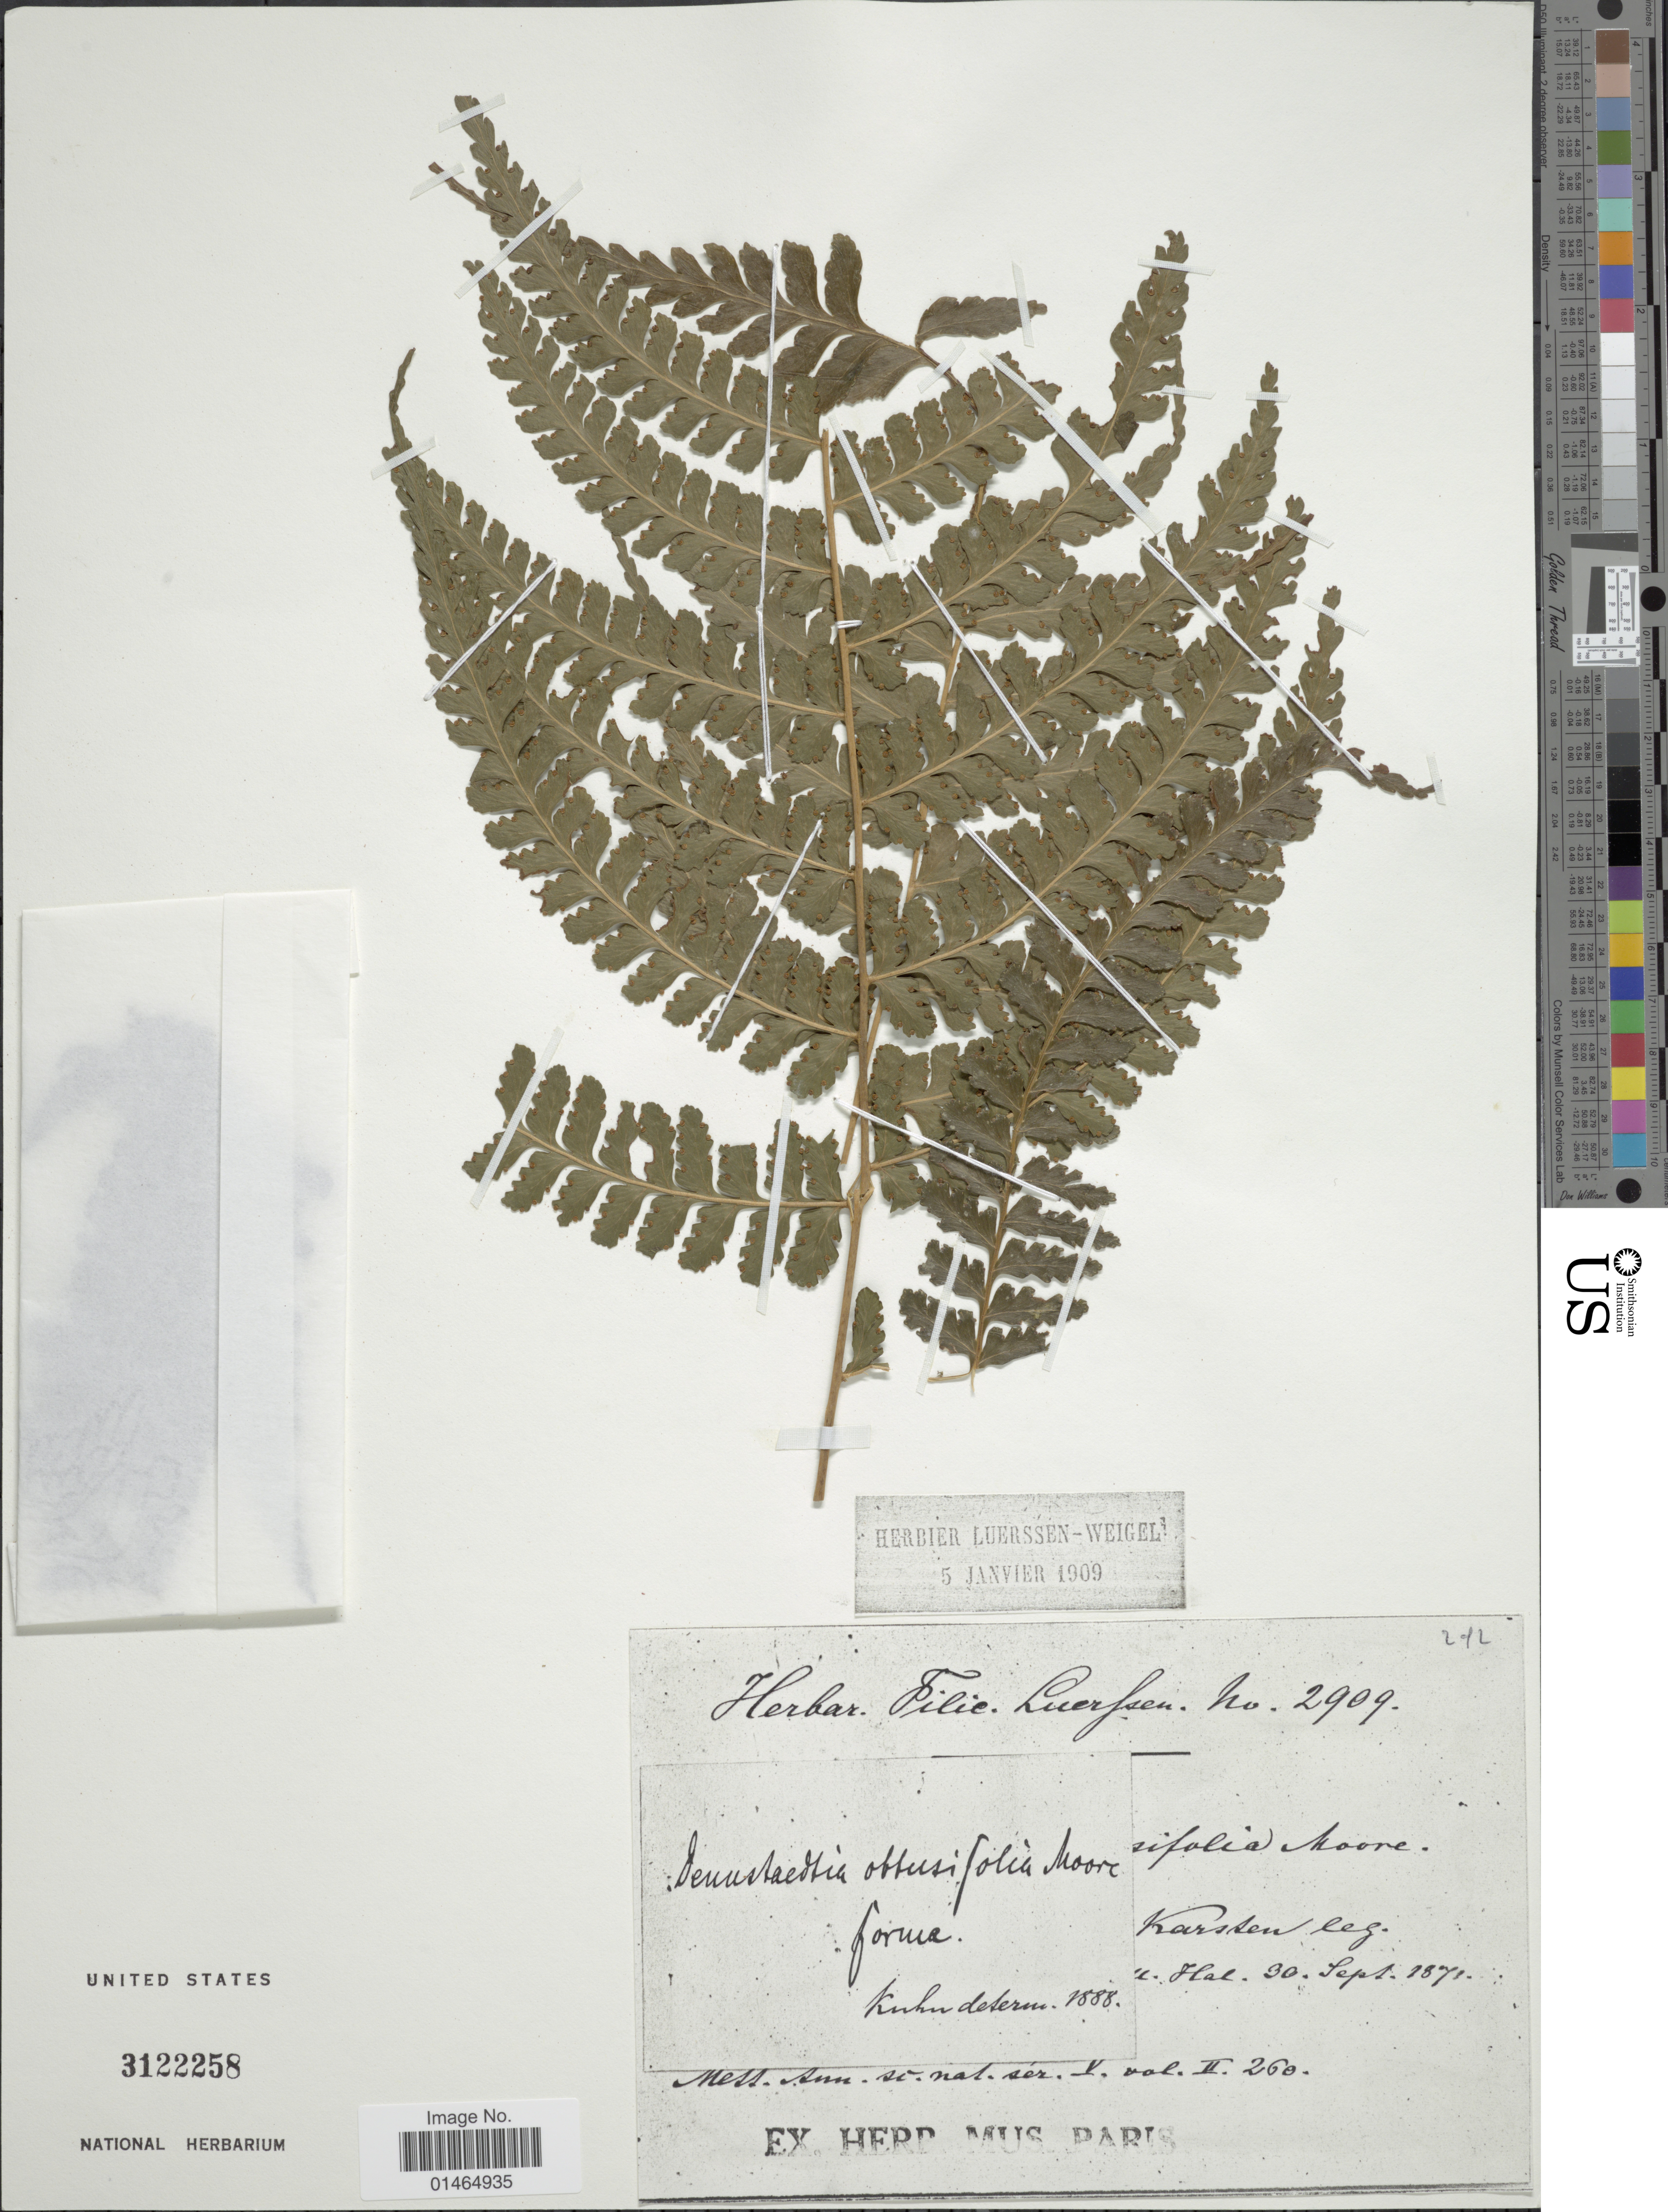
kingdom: Plantae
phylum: Tracheophyta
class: Polypodiopsida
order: Polypodiales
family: Dennstaedtiaceae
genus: Dennstaedtia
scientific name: Dennstaedtia obtusifolia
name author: (Willd.) T. Moore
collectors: -. Karsten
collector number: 2909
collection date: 1871-09-30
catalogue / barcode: US 3122258